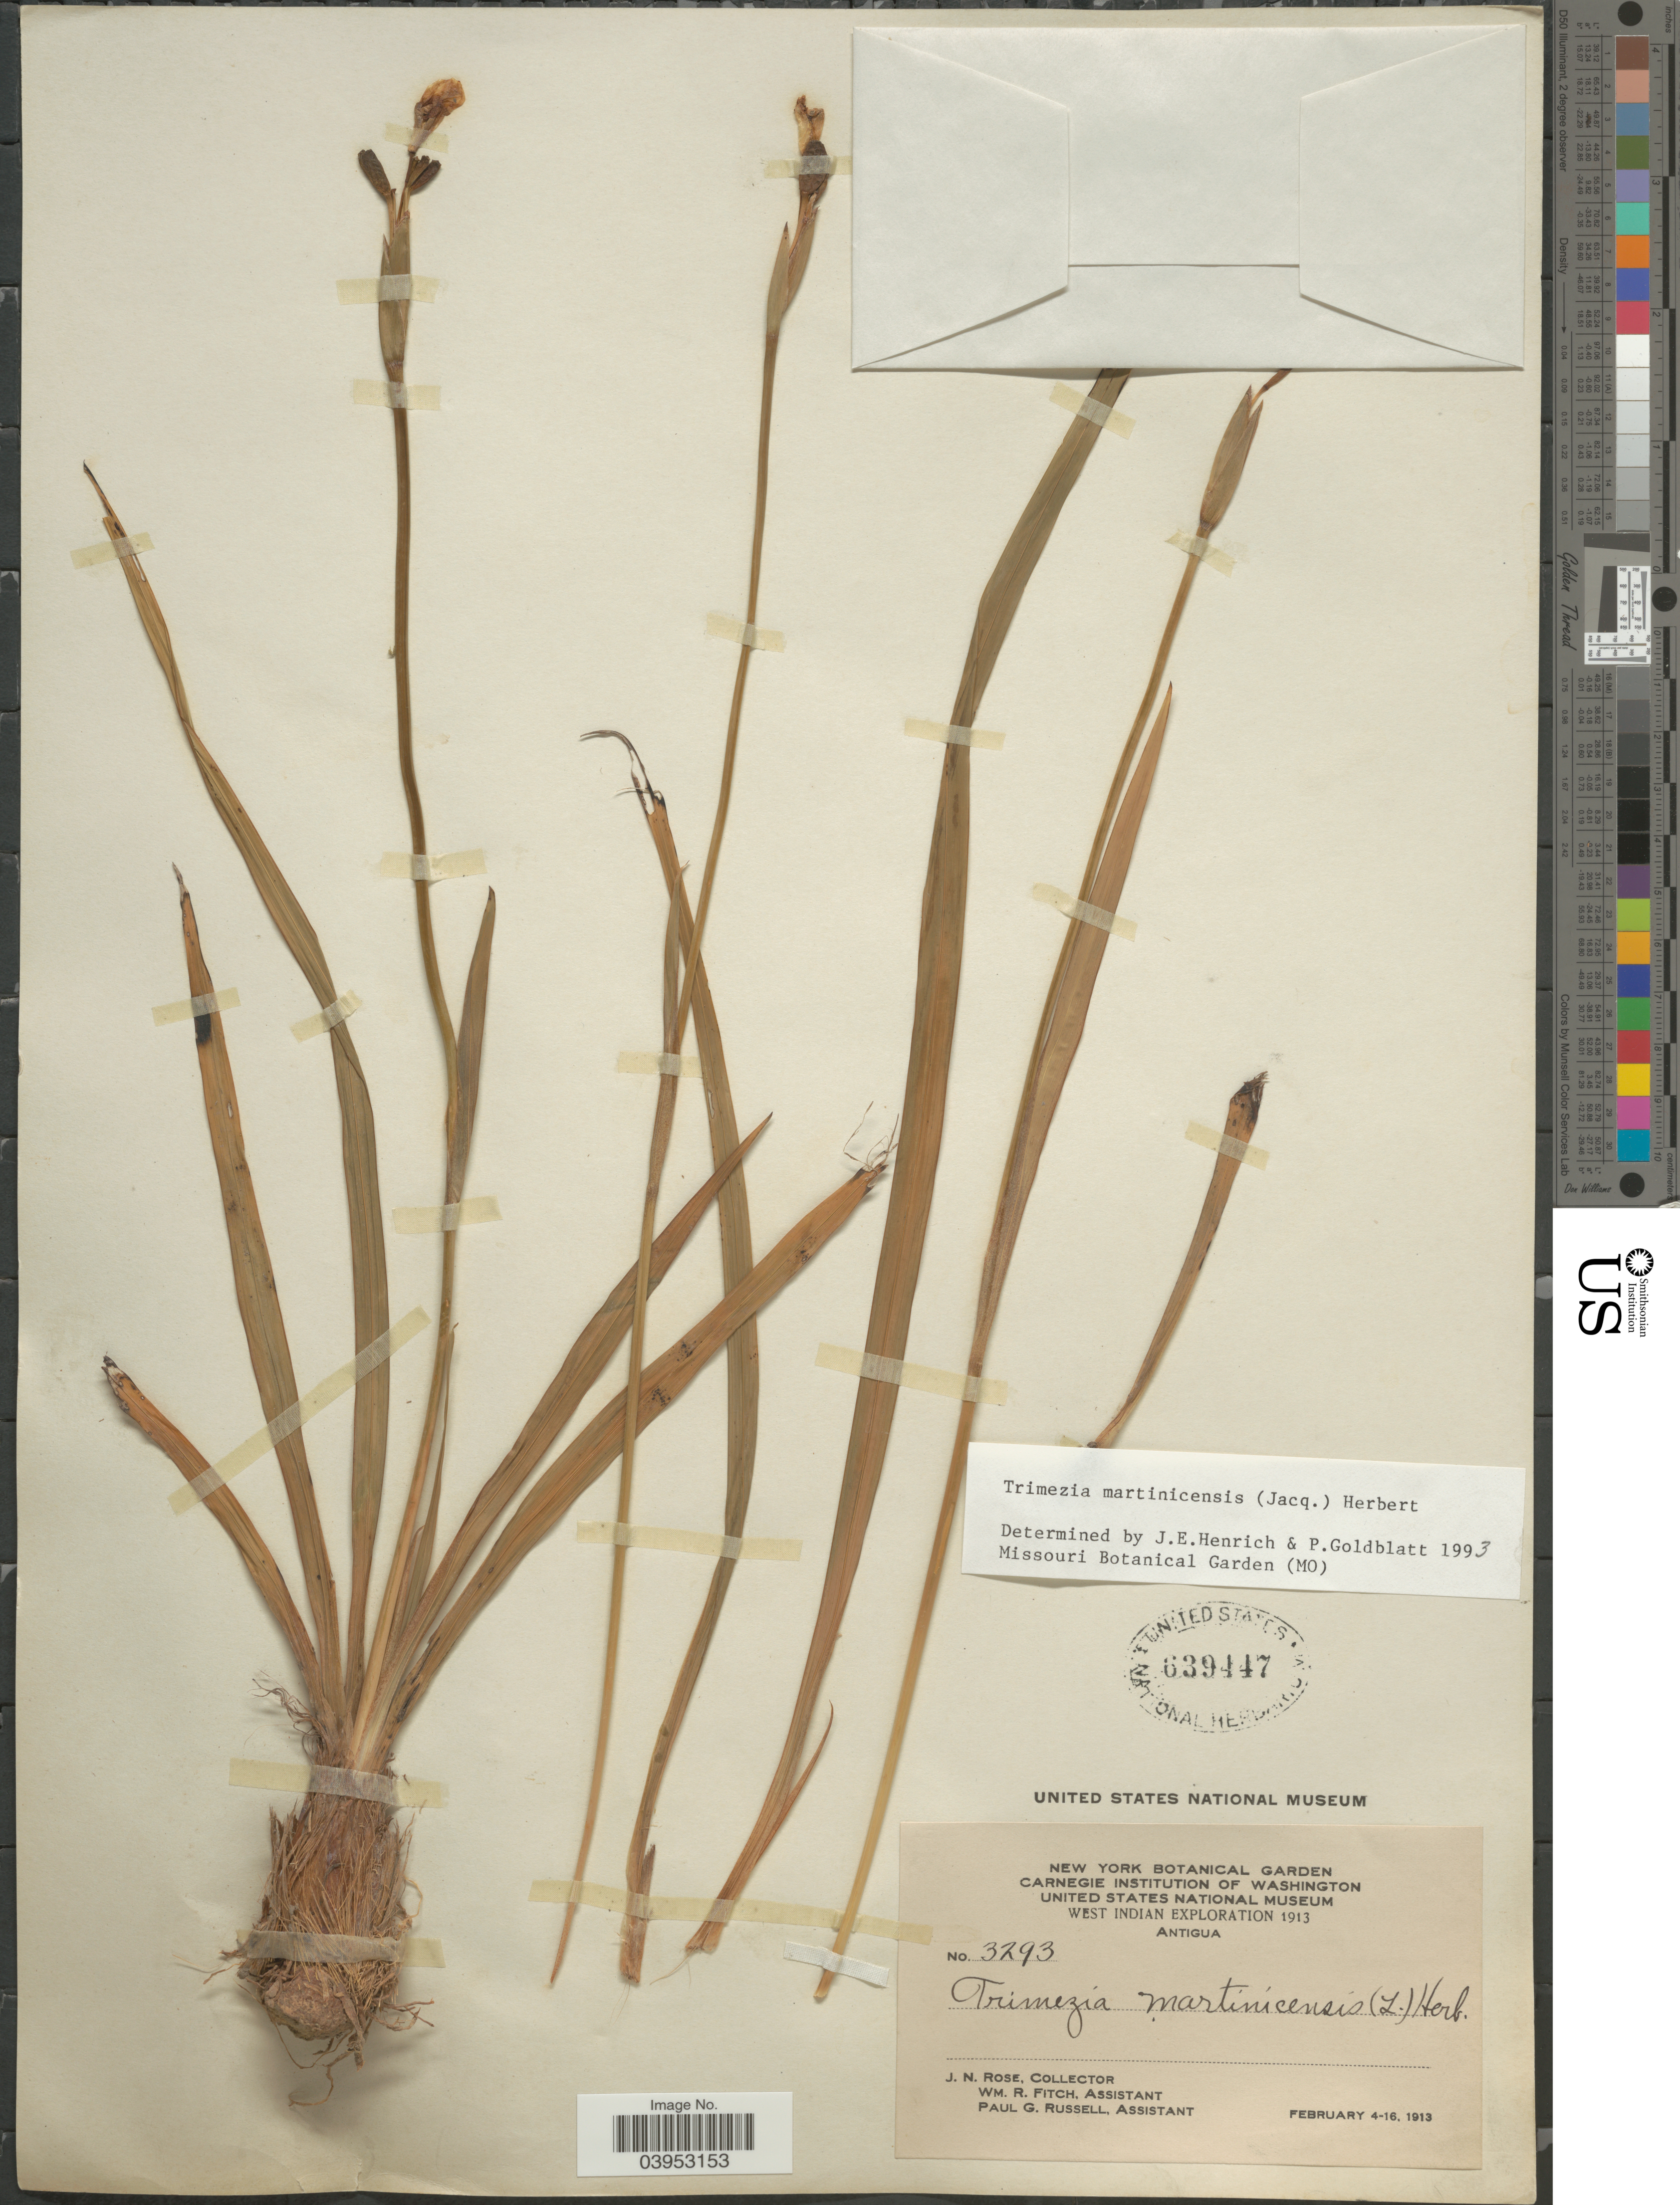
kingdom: Plantae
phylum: Tracheophyta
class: Liliopsida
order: Asparagales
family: Iridaceae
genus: Trimezia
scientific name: Trimezia martinicensis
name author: (Jacq.) Herb.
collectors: J. N. Rose, W. R. Fitch & P. G. Russell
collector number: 3293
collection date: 1913-02-04/1913-02-16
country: Antigua and Barbuda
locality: West Indian [unsure placement] Antigua.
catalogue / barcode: US 639447